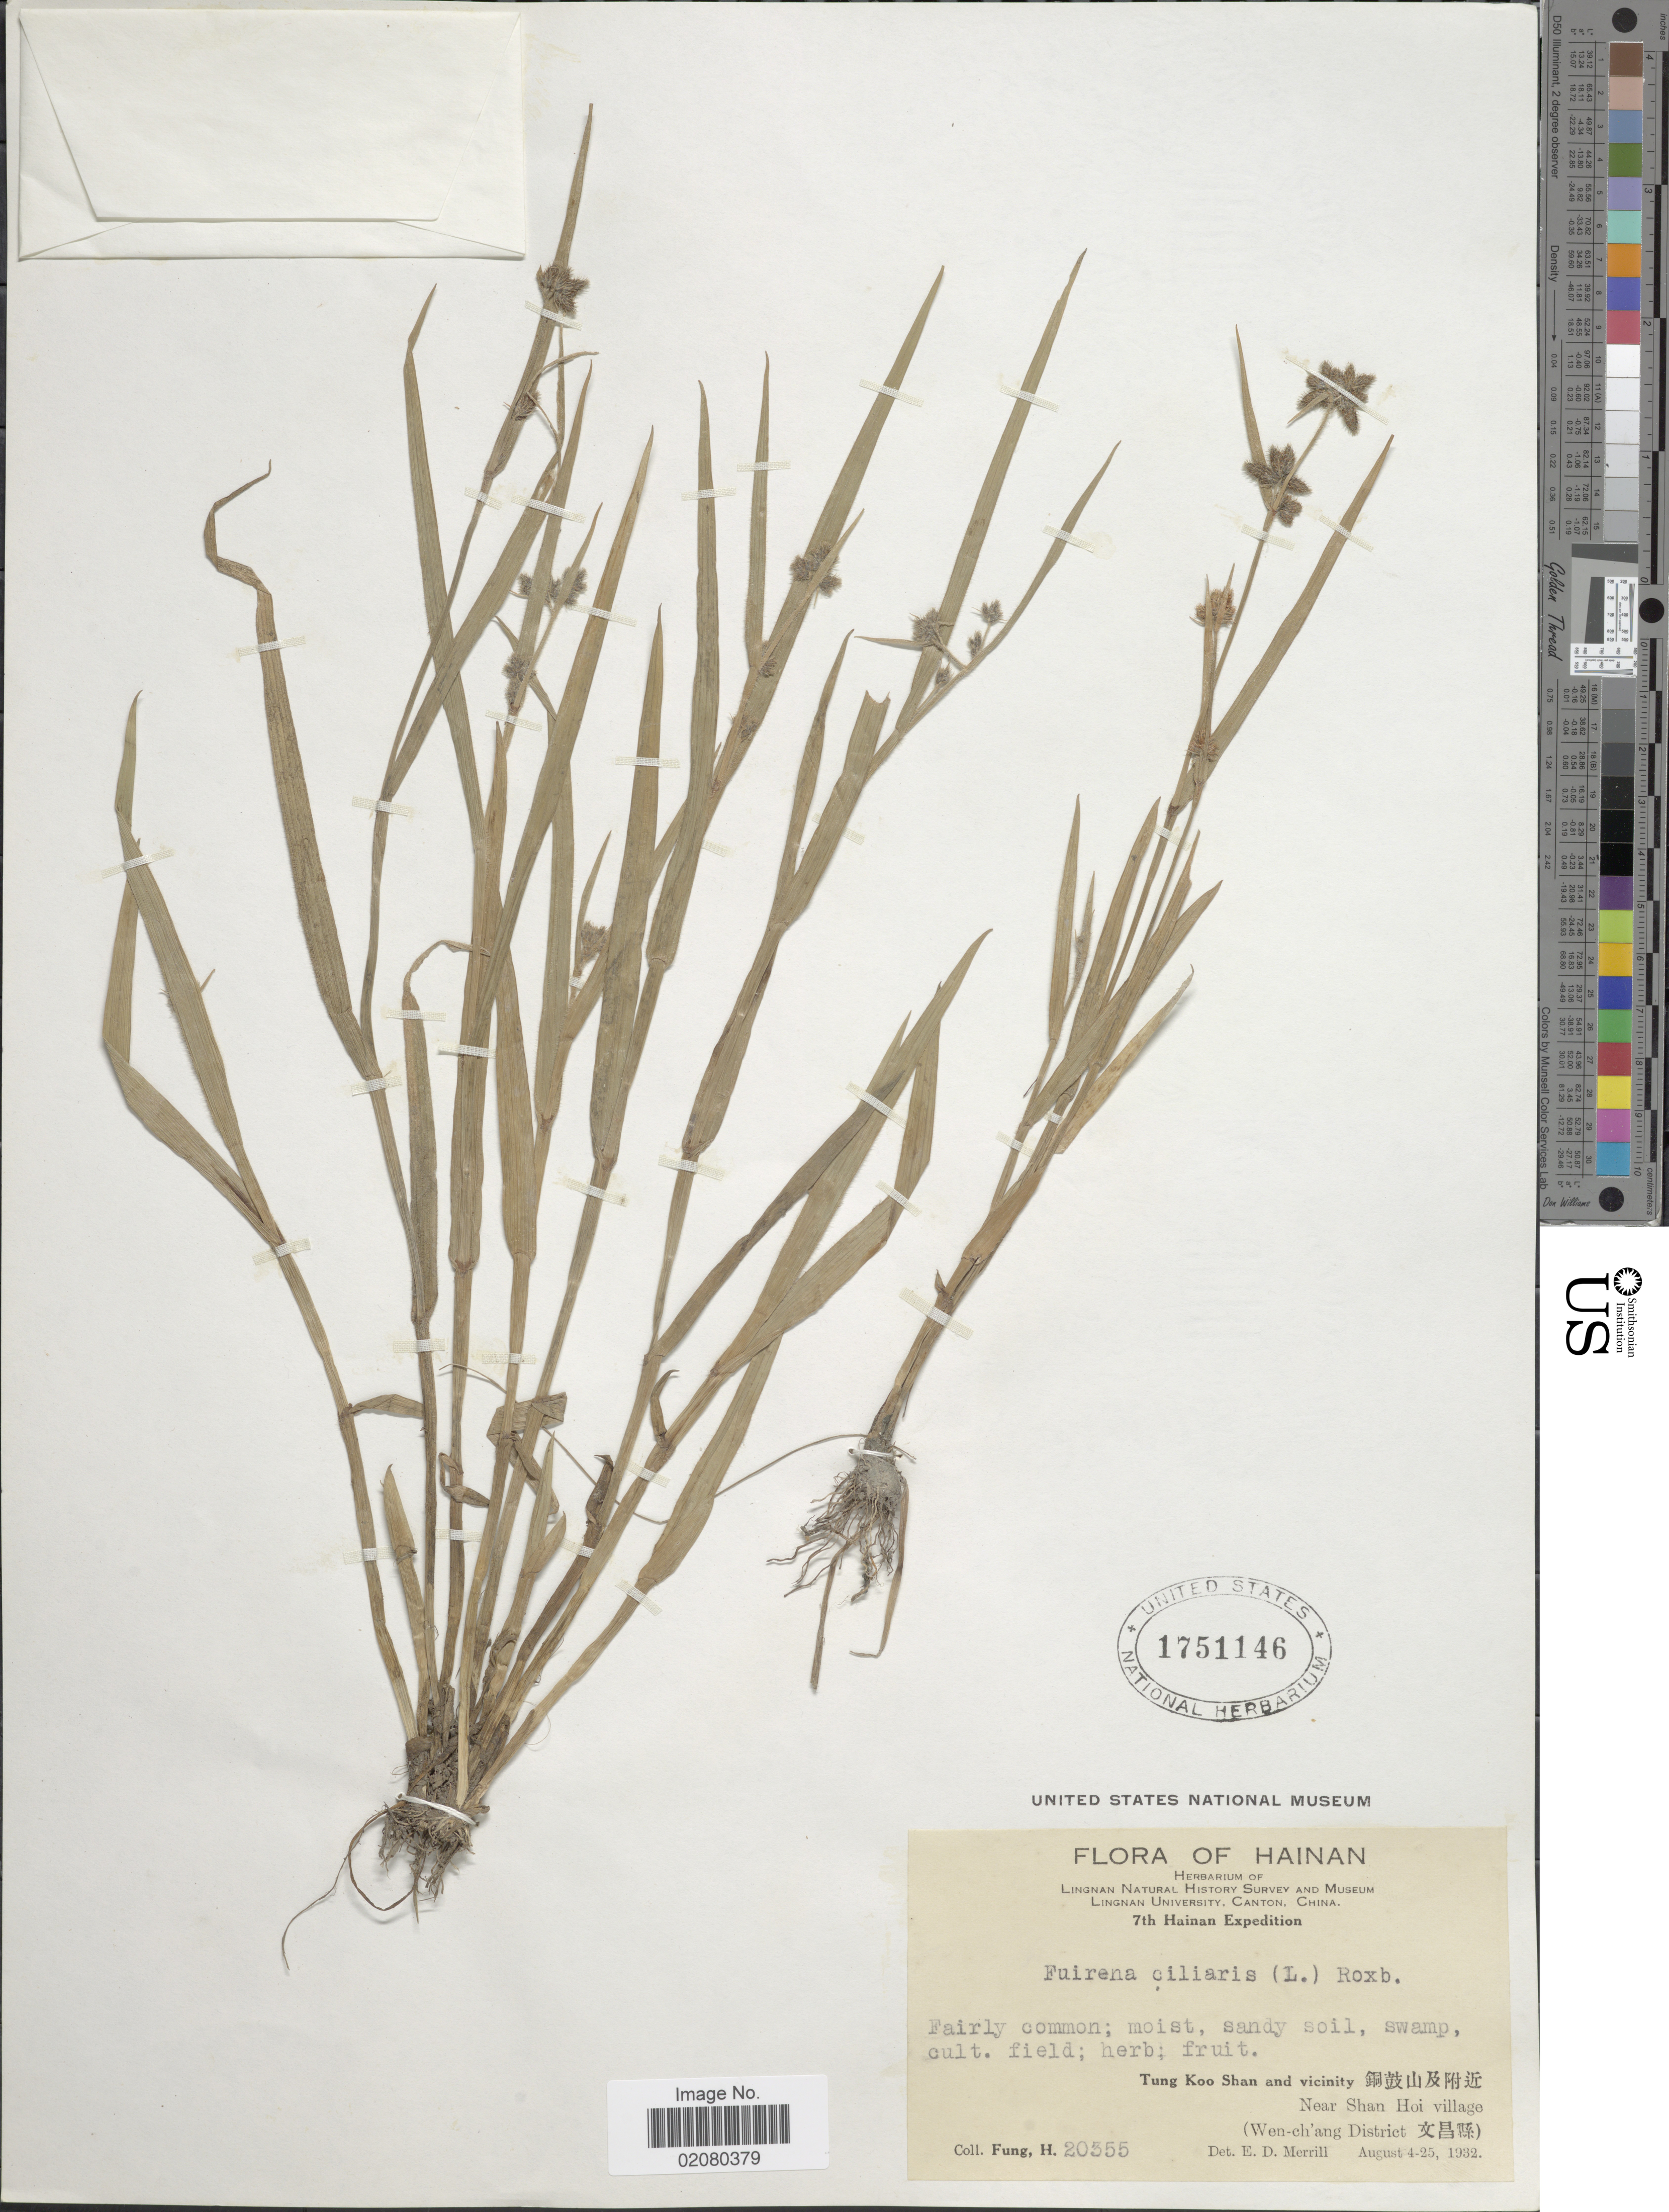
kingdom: Plantae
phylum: Tracheophyta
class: Liliopsida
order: Poales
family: Cyperaceae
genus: Fuirena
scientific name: Fuirena ciliaris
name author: (L.) Roxb.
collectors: H. Fung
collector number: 20555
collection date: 1932-08-02/1932-08-25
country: China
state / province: Hainan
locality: Tung Koo Shan and vicinity, near Shan Hoi village (Wen-ch'ang District), swamp, cult. field.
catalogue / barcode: US 1751146